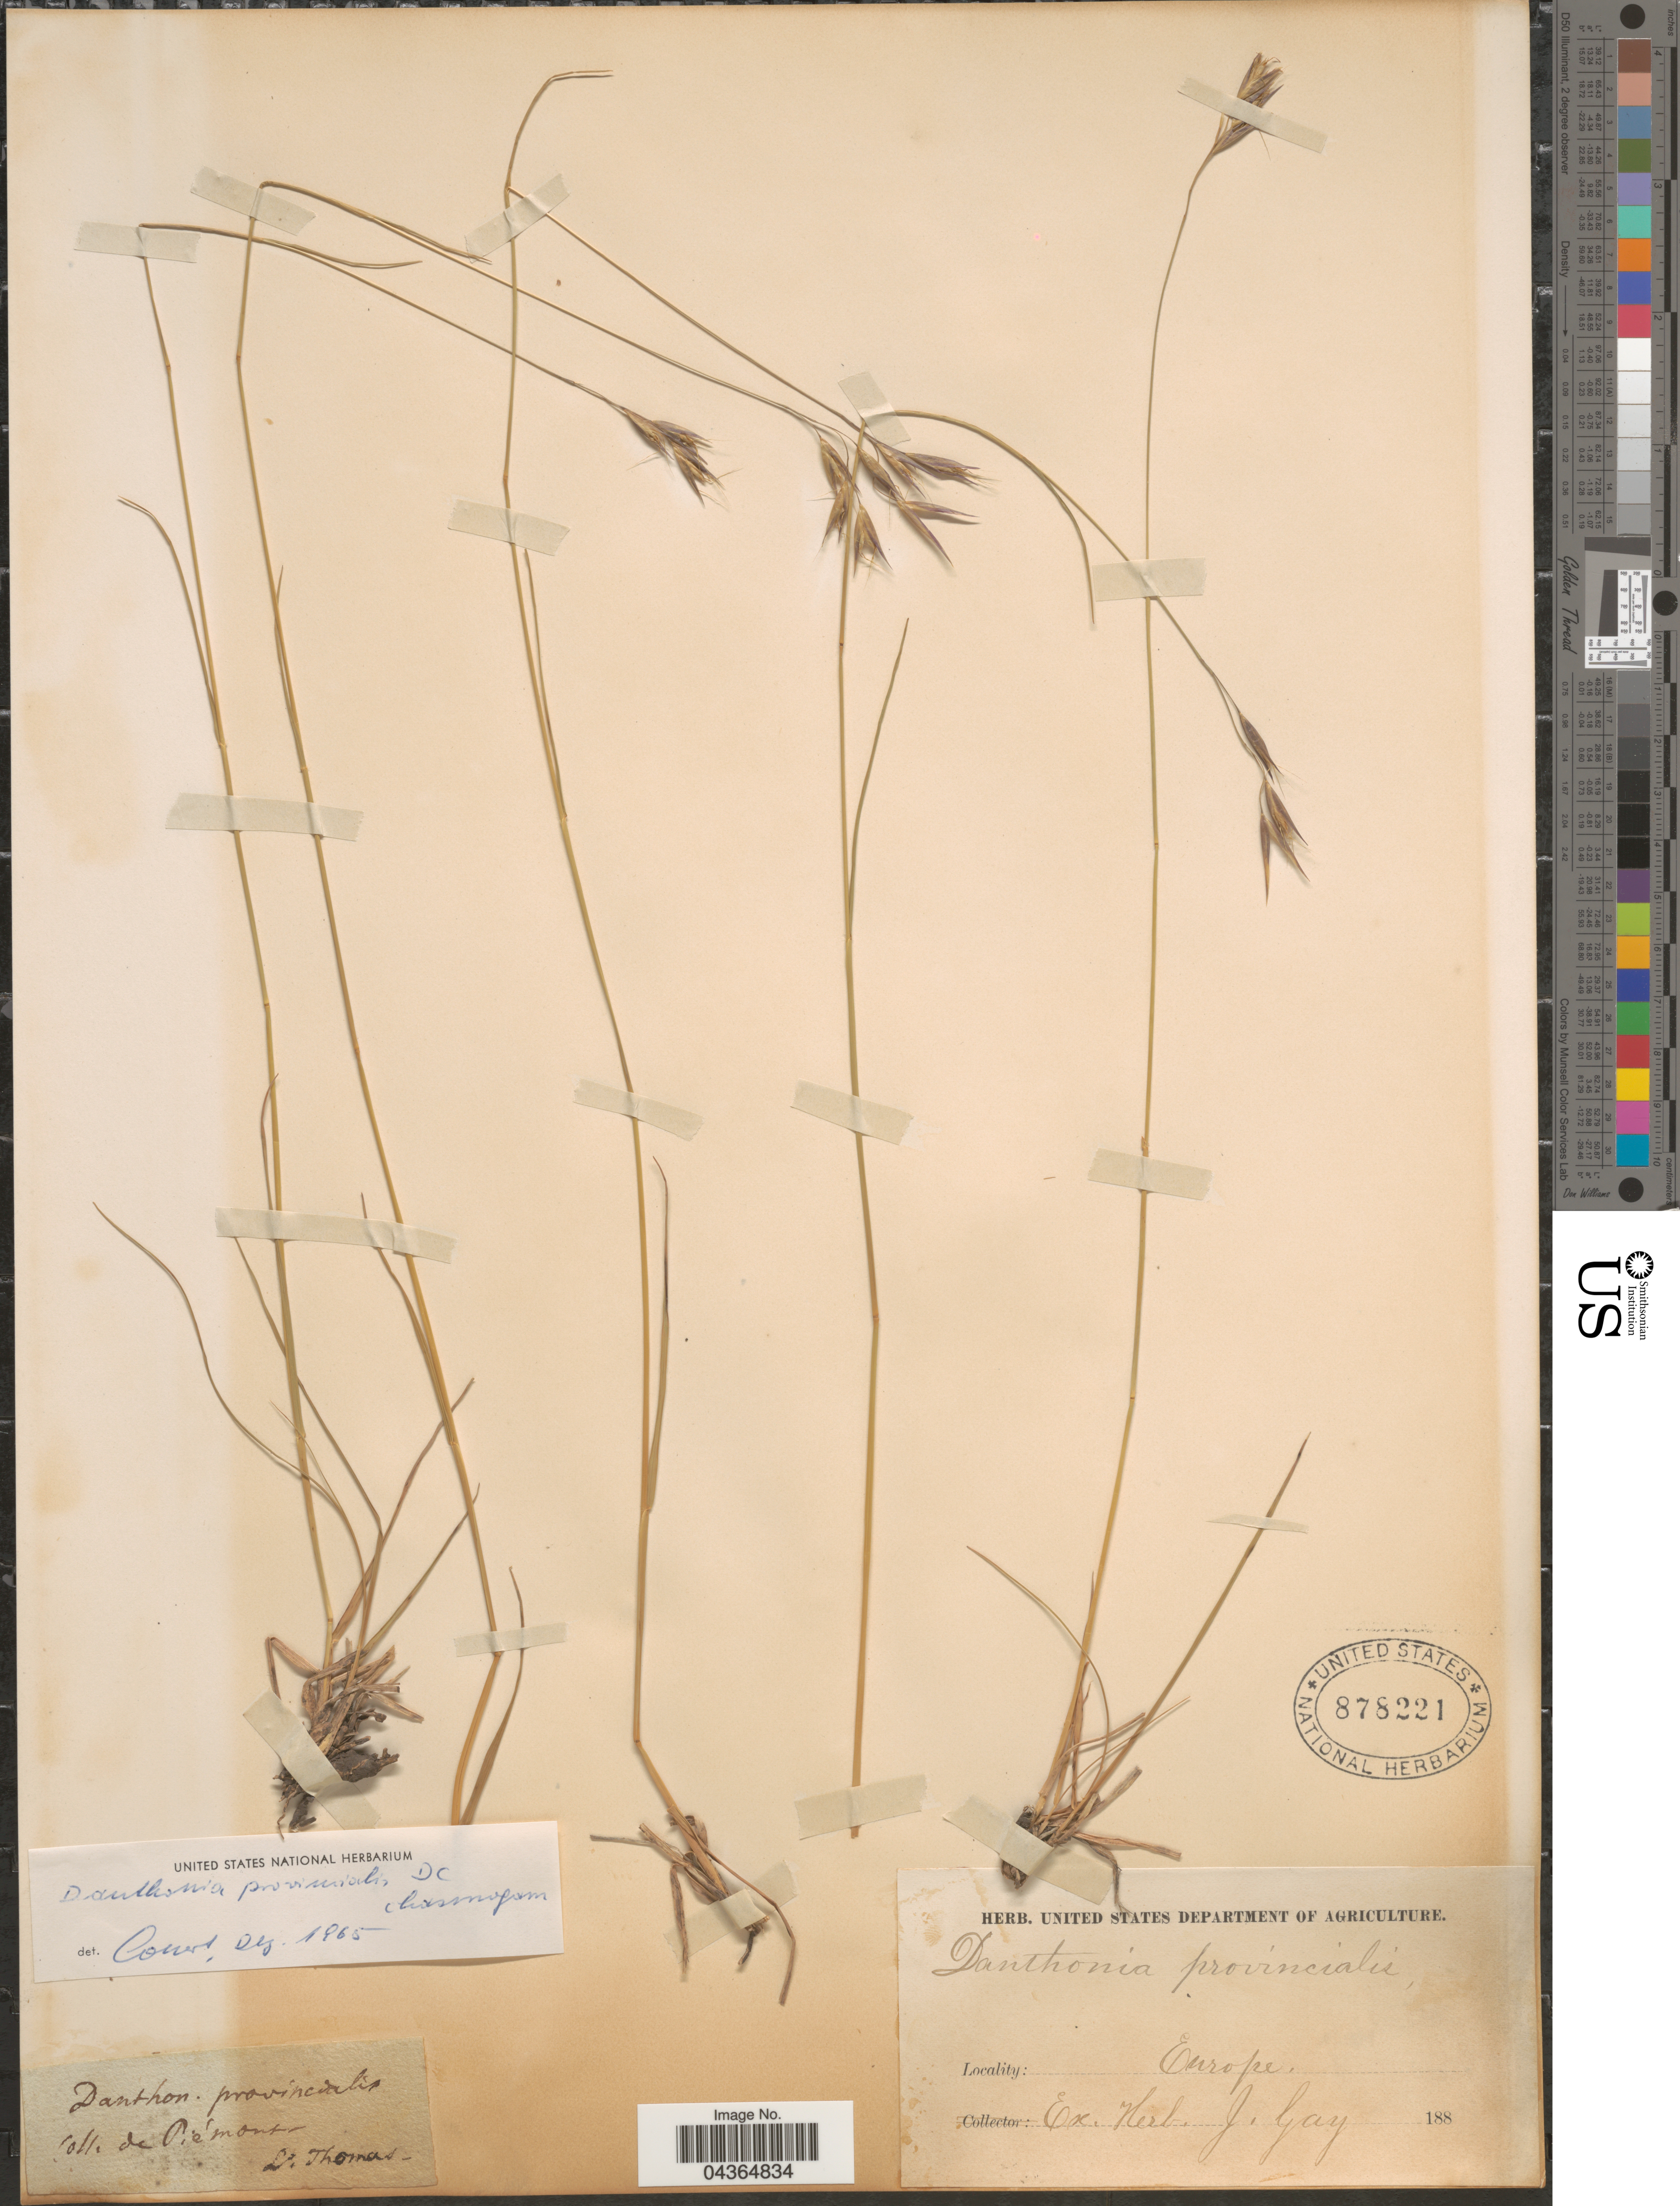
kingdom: Plantae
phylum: Tracheophyta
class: Liliopsida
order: Poales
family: Poaceae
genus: Danthonia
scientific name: Danthonia alpina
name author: Vest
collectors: -- Thomas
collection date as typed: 188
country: Italy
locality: Europe. De Piemont.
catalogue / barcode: US 878221